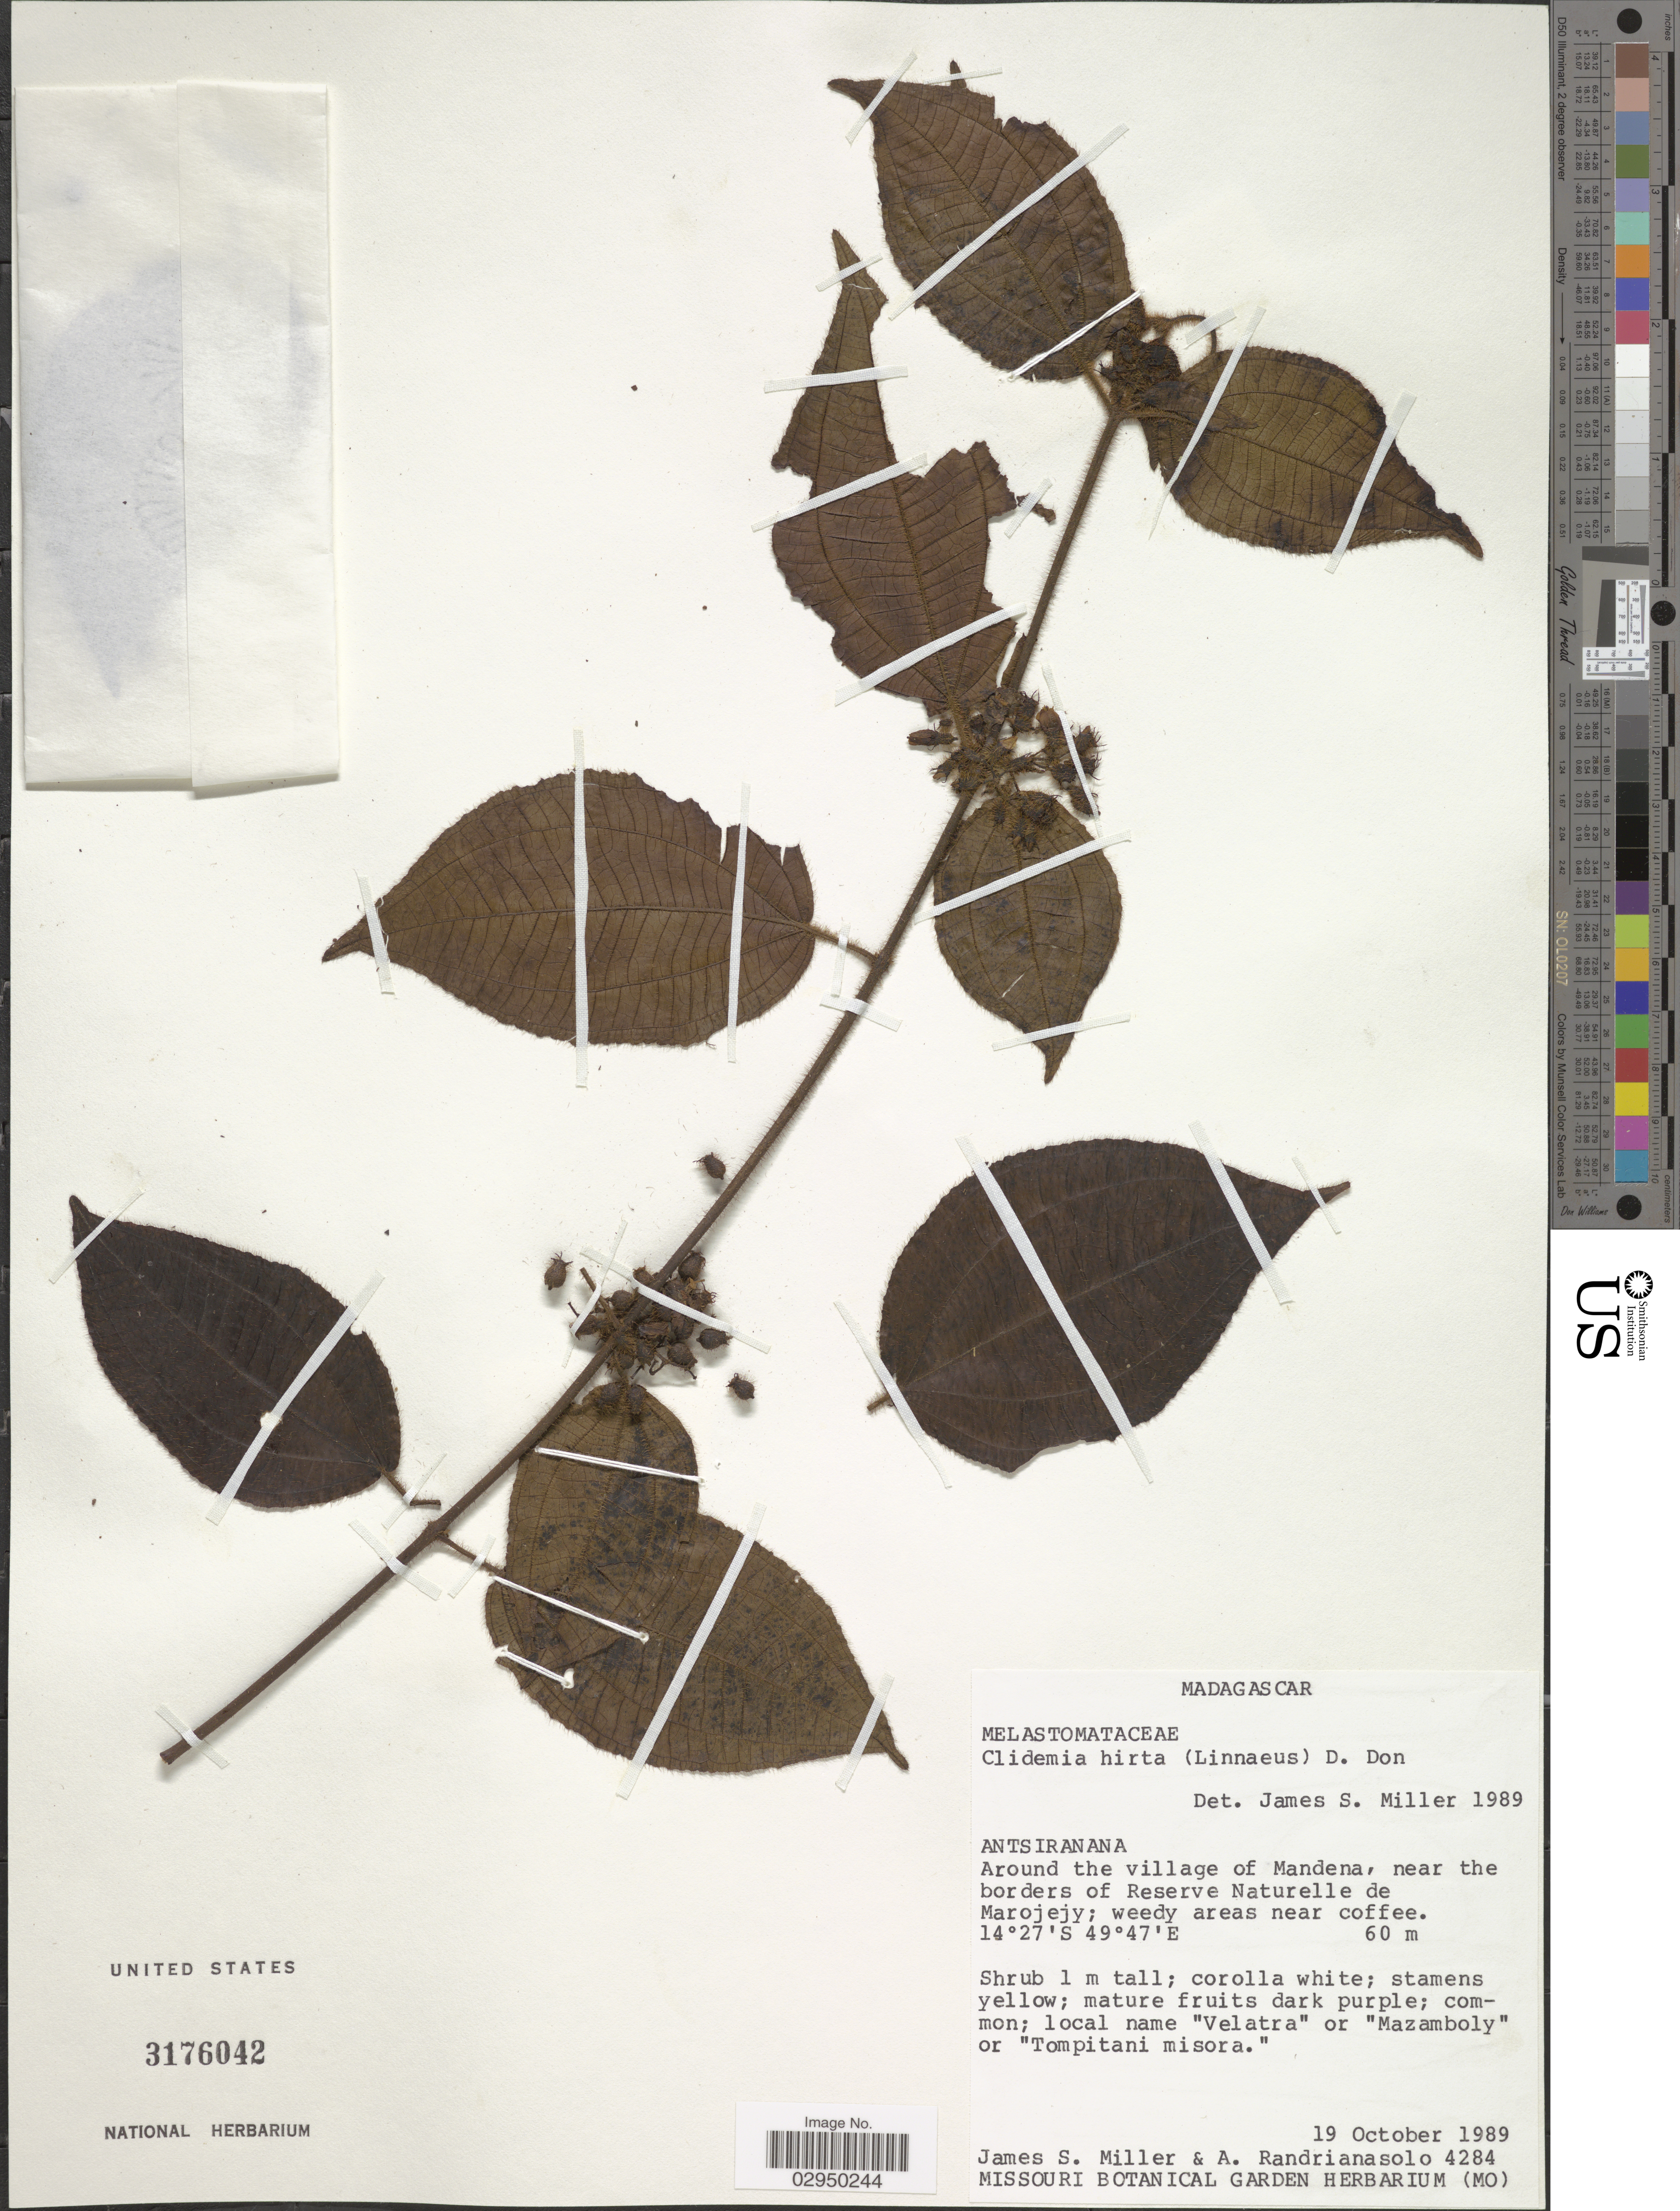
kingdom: Plantae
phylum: Tracheophyta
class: Magnoliopsida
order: Myrtales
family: Melastomataceae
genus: Clidemia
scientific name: Clidemia hirta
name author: (L.) D. Don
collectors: J. S. Miller & A. Randrianasolo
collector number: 4284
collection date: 1989-10-19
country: Madagascar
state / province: Sava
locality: Around the village of Mandena, near the borders of Reserve Naturelle de Marojejy.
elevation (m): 60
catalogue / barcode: US 3176042